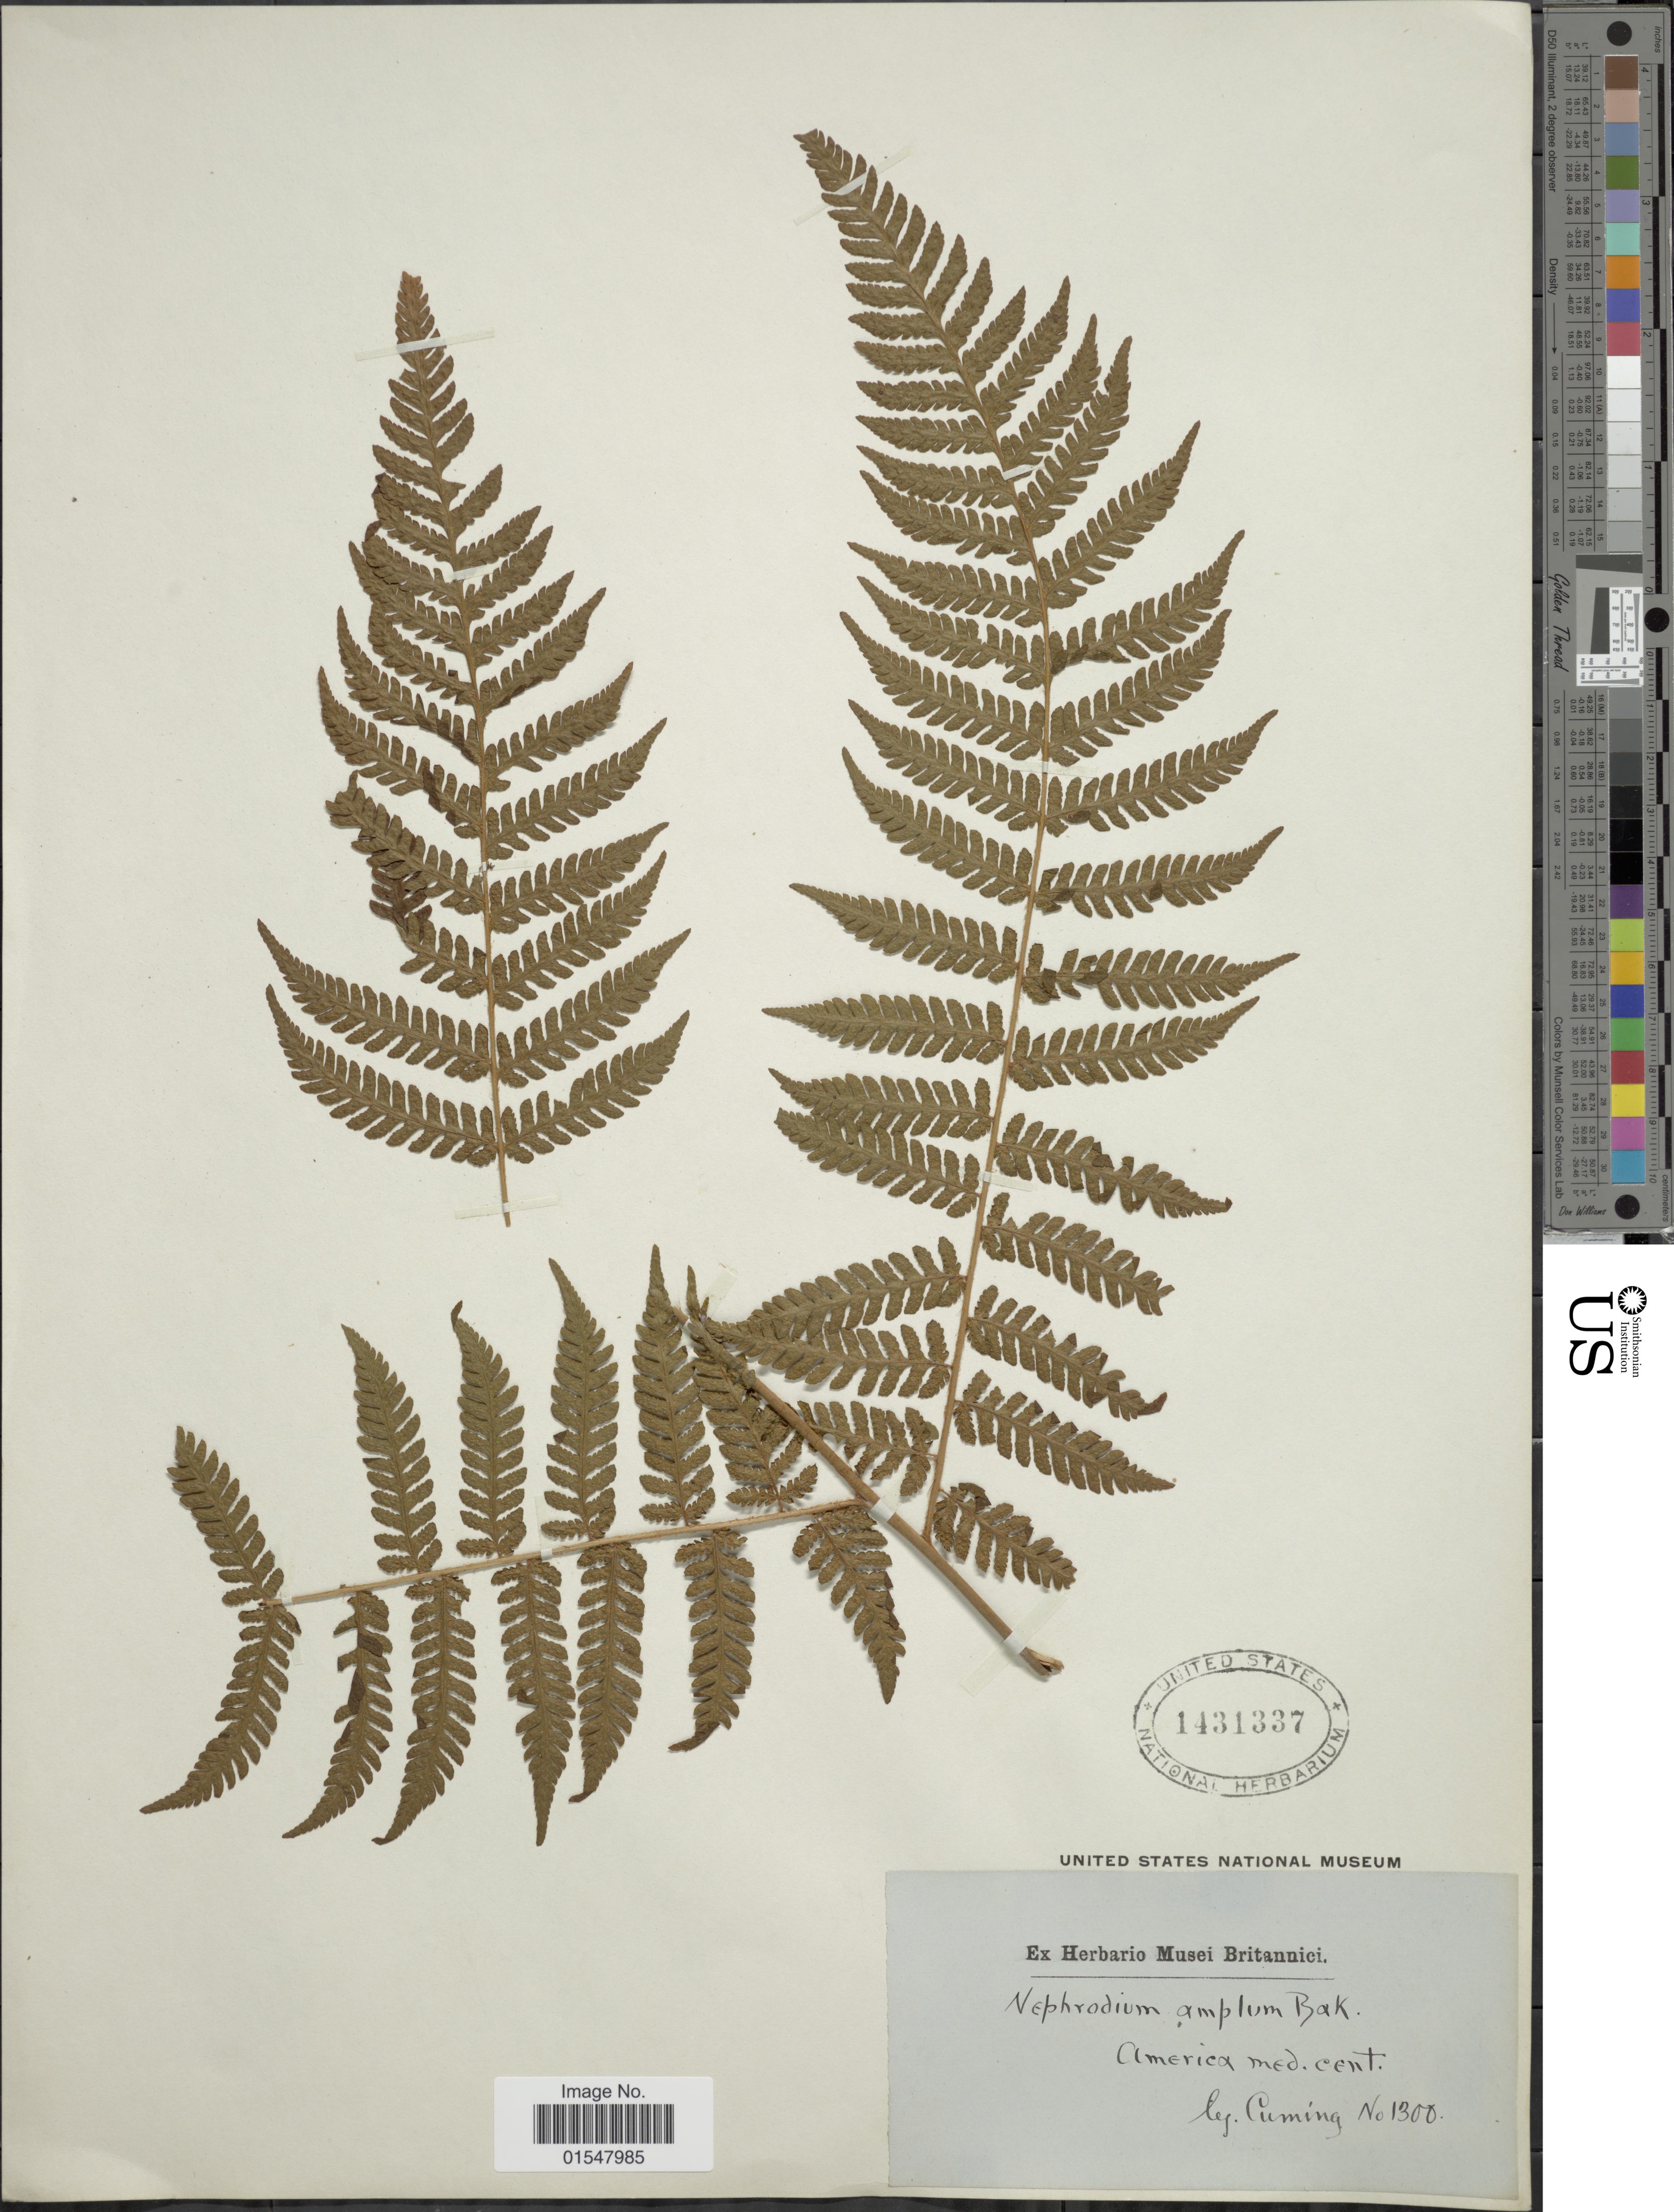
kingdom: Plantae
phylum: Tracheophyta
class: Polypodiopsida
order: Polypodiales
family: Dryopteridaceae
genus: Ctenitis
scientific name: Ctenitis sloanei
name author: (Poepp. ex Spreng.) C.V. Morton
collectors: -. Cuming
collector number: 1300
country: Panama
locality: America med. cent.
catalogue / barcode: US 1431337